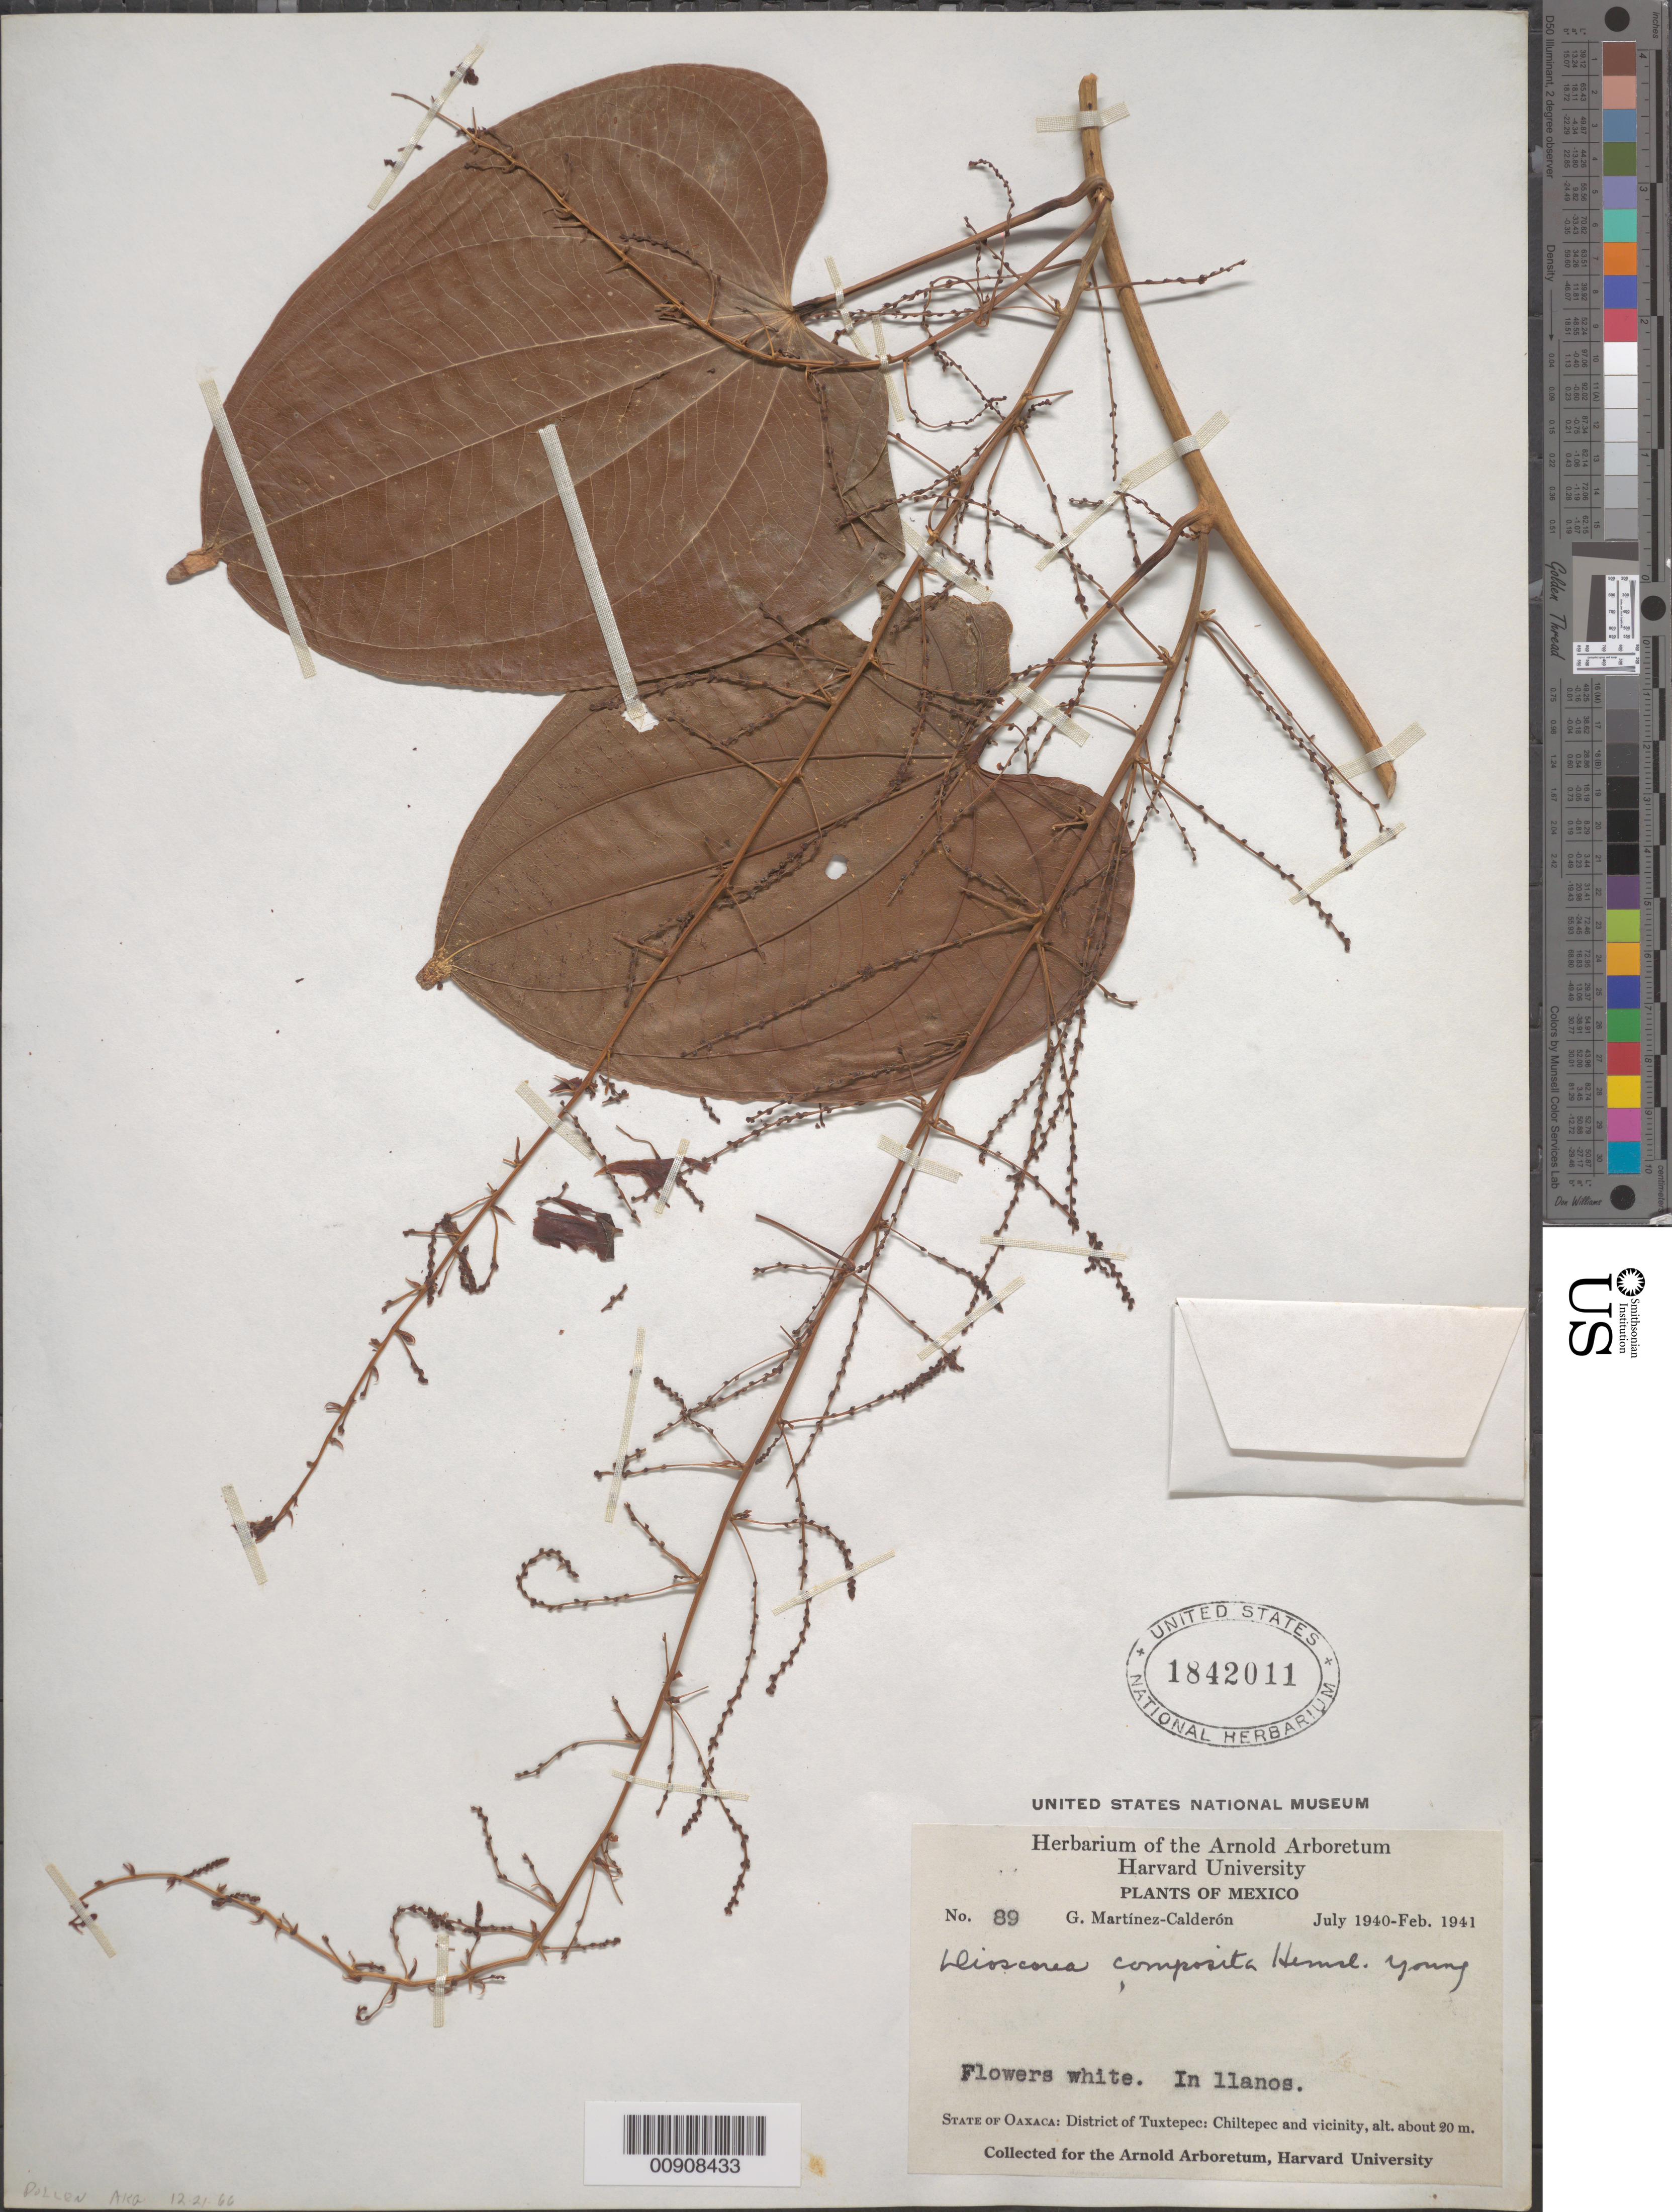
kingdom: Plantae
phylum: Tracheophyta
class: Liliopsida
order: Dioscoreales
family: Dioscoreaceae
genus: Dioscorea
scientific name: Dioscorea composita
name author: Hemsl.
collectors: G. Martinez-C.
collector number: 89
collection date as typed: Jul 1940 to -- Feb 1941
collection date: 1940-07/1941-02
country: Mexico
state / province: Oaxaca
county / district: Tuxtepec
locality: State of Oaxaca: District of Tuxtepec: Chiltepec and vicinity.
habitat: In llanos.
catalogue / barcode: US 1842011